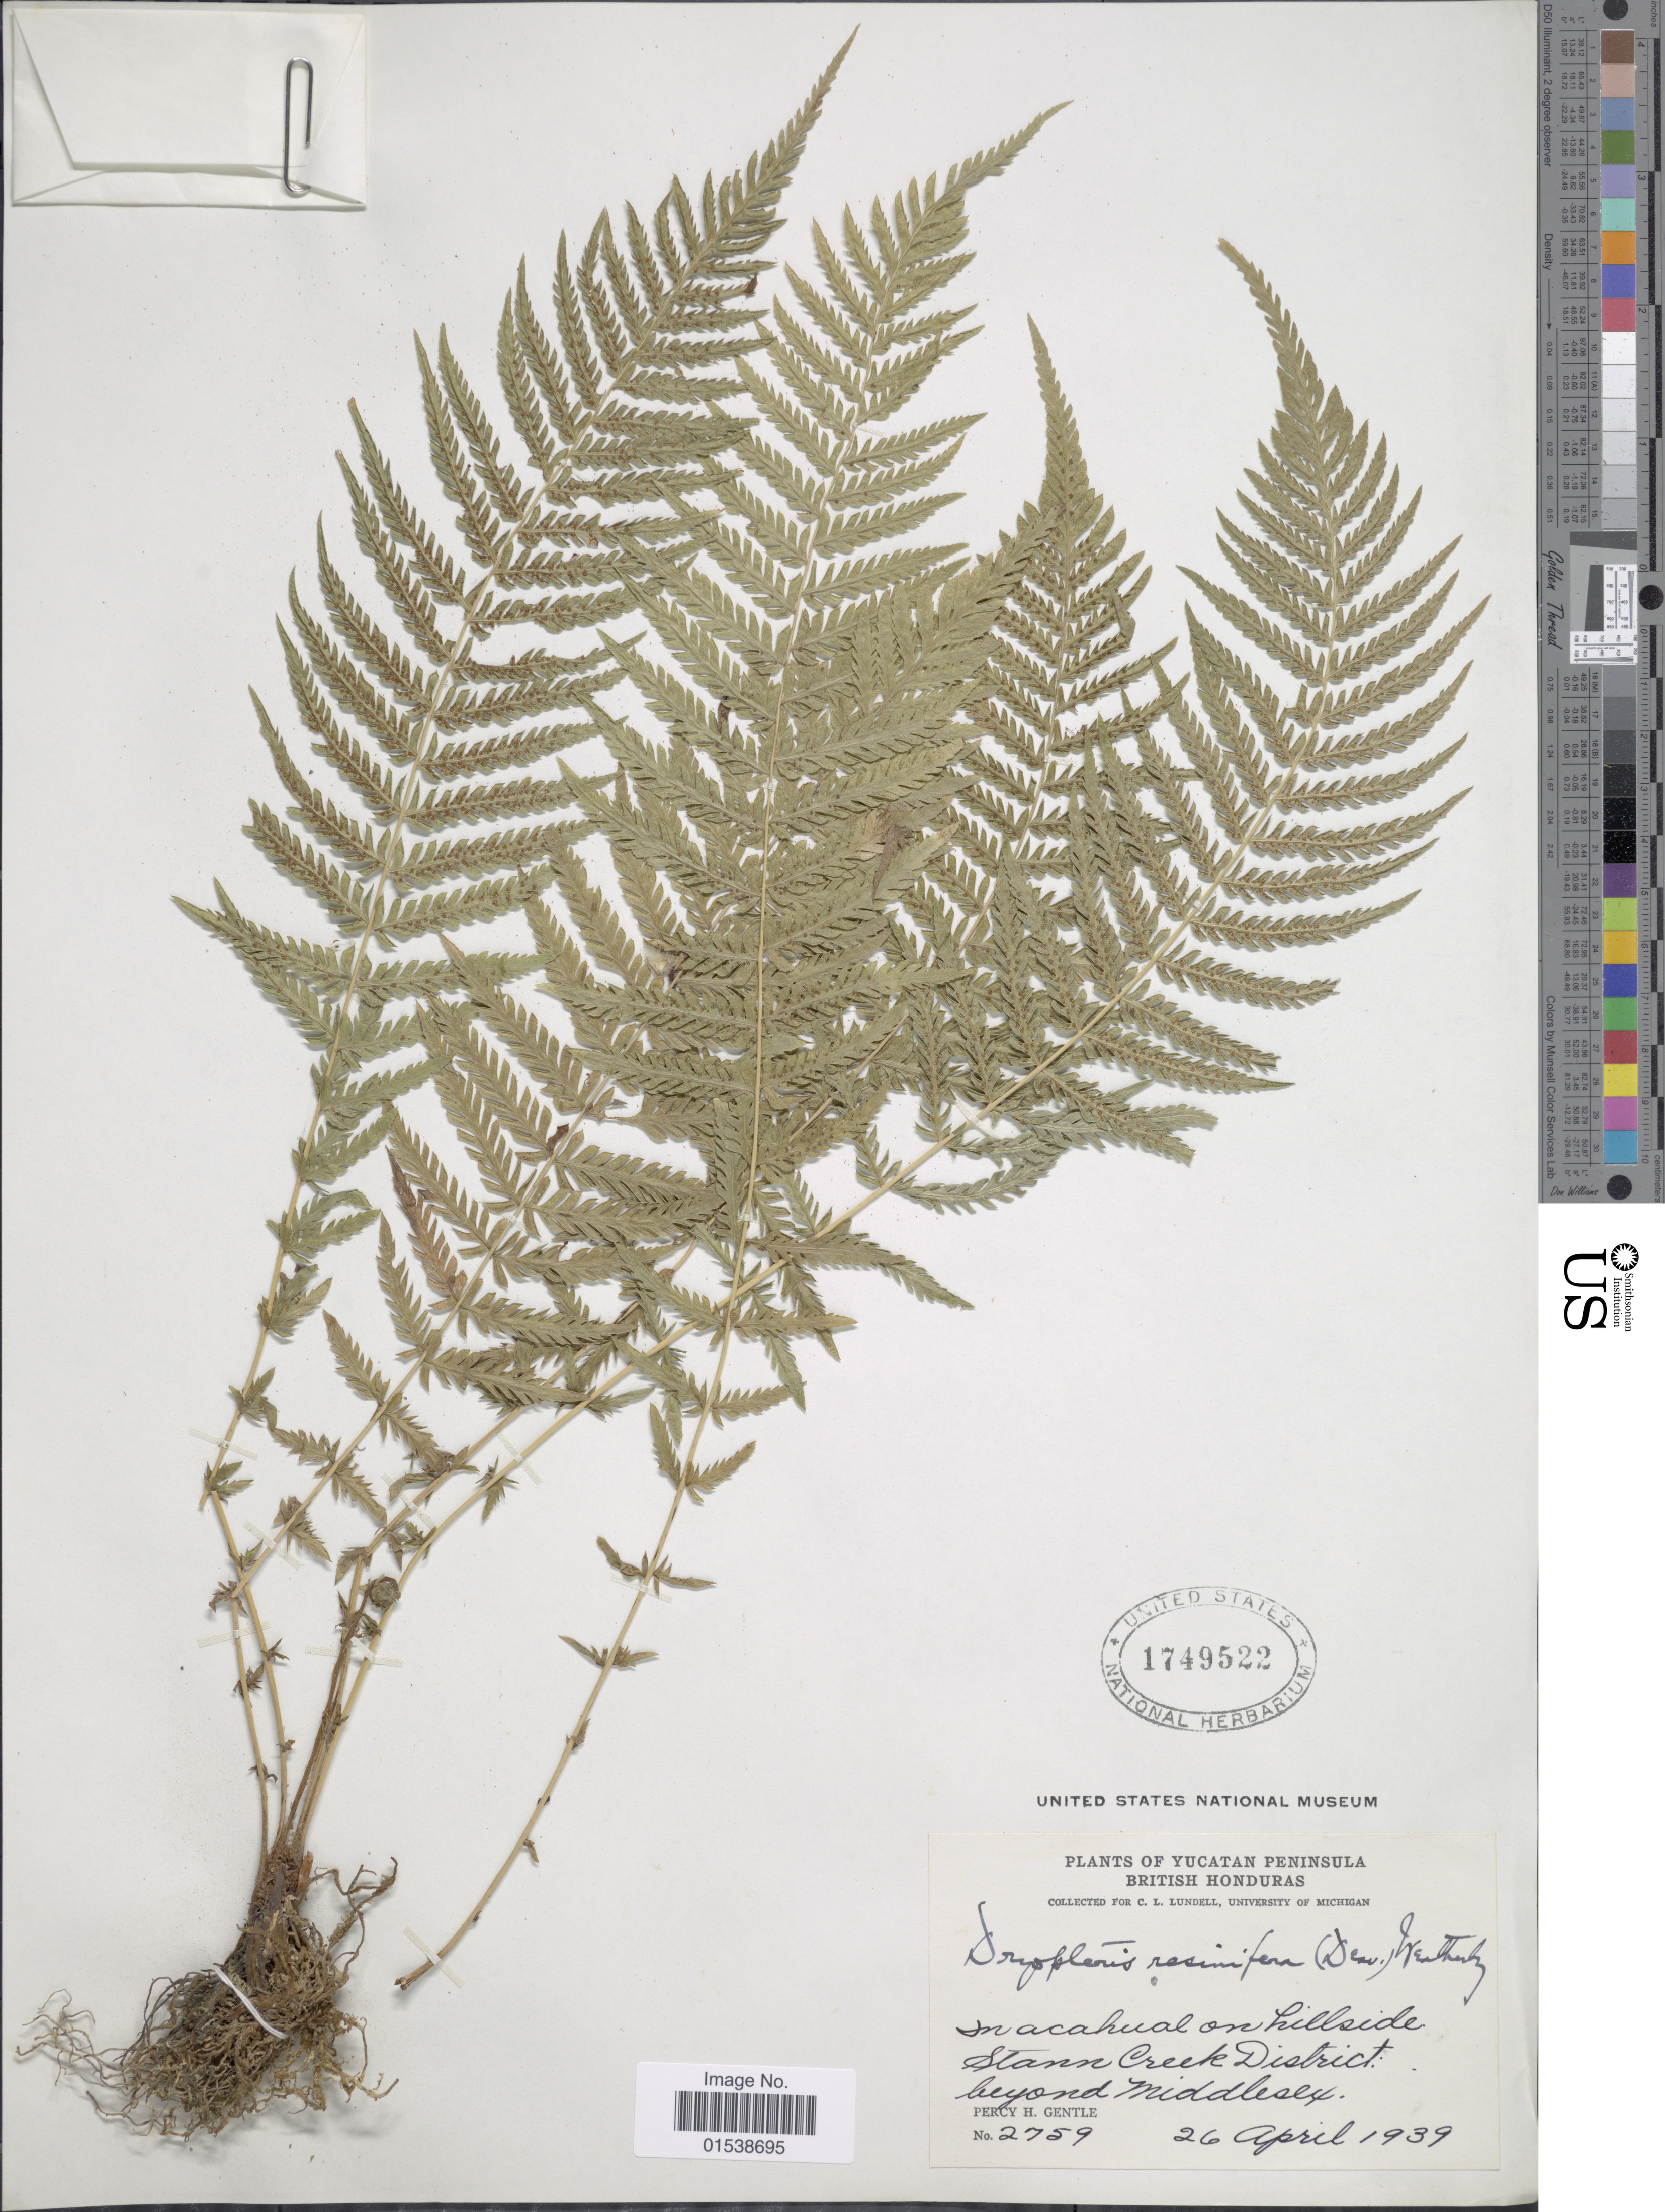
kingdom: Plantae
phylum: Tracheophyta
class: Polypodiopsida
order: Polypodiales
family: Thelypteridaceae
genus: Amauropelta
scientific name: Amauropelta resinifera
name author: (Desv.) Pic. Serm.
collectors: P. H. Gentle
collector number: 2759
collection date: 1939-04-26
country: Belize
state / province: Stann Creek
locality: Yucatan Peninsula, British Honduras, in acahual on hillside Stann Creek District, beyond Middlesex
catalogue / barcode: US 1749522